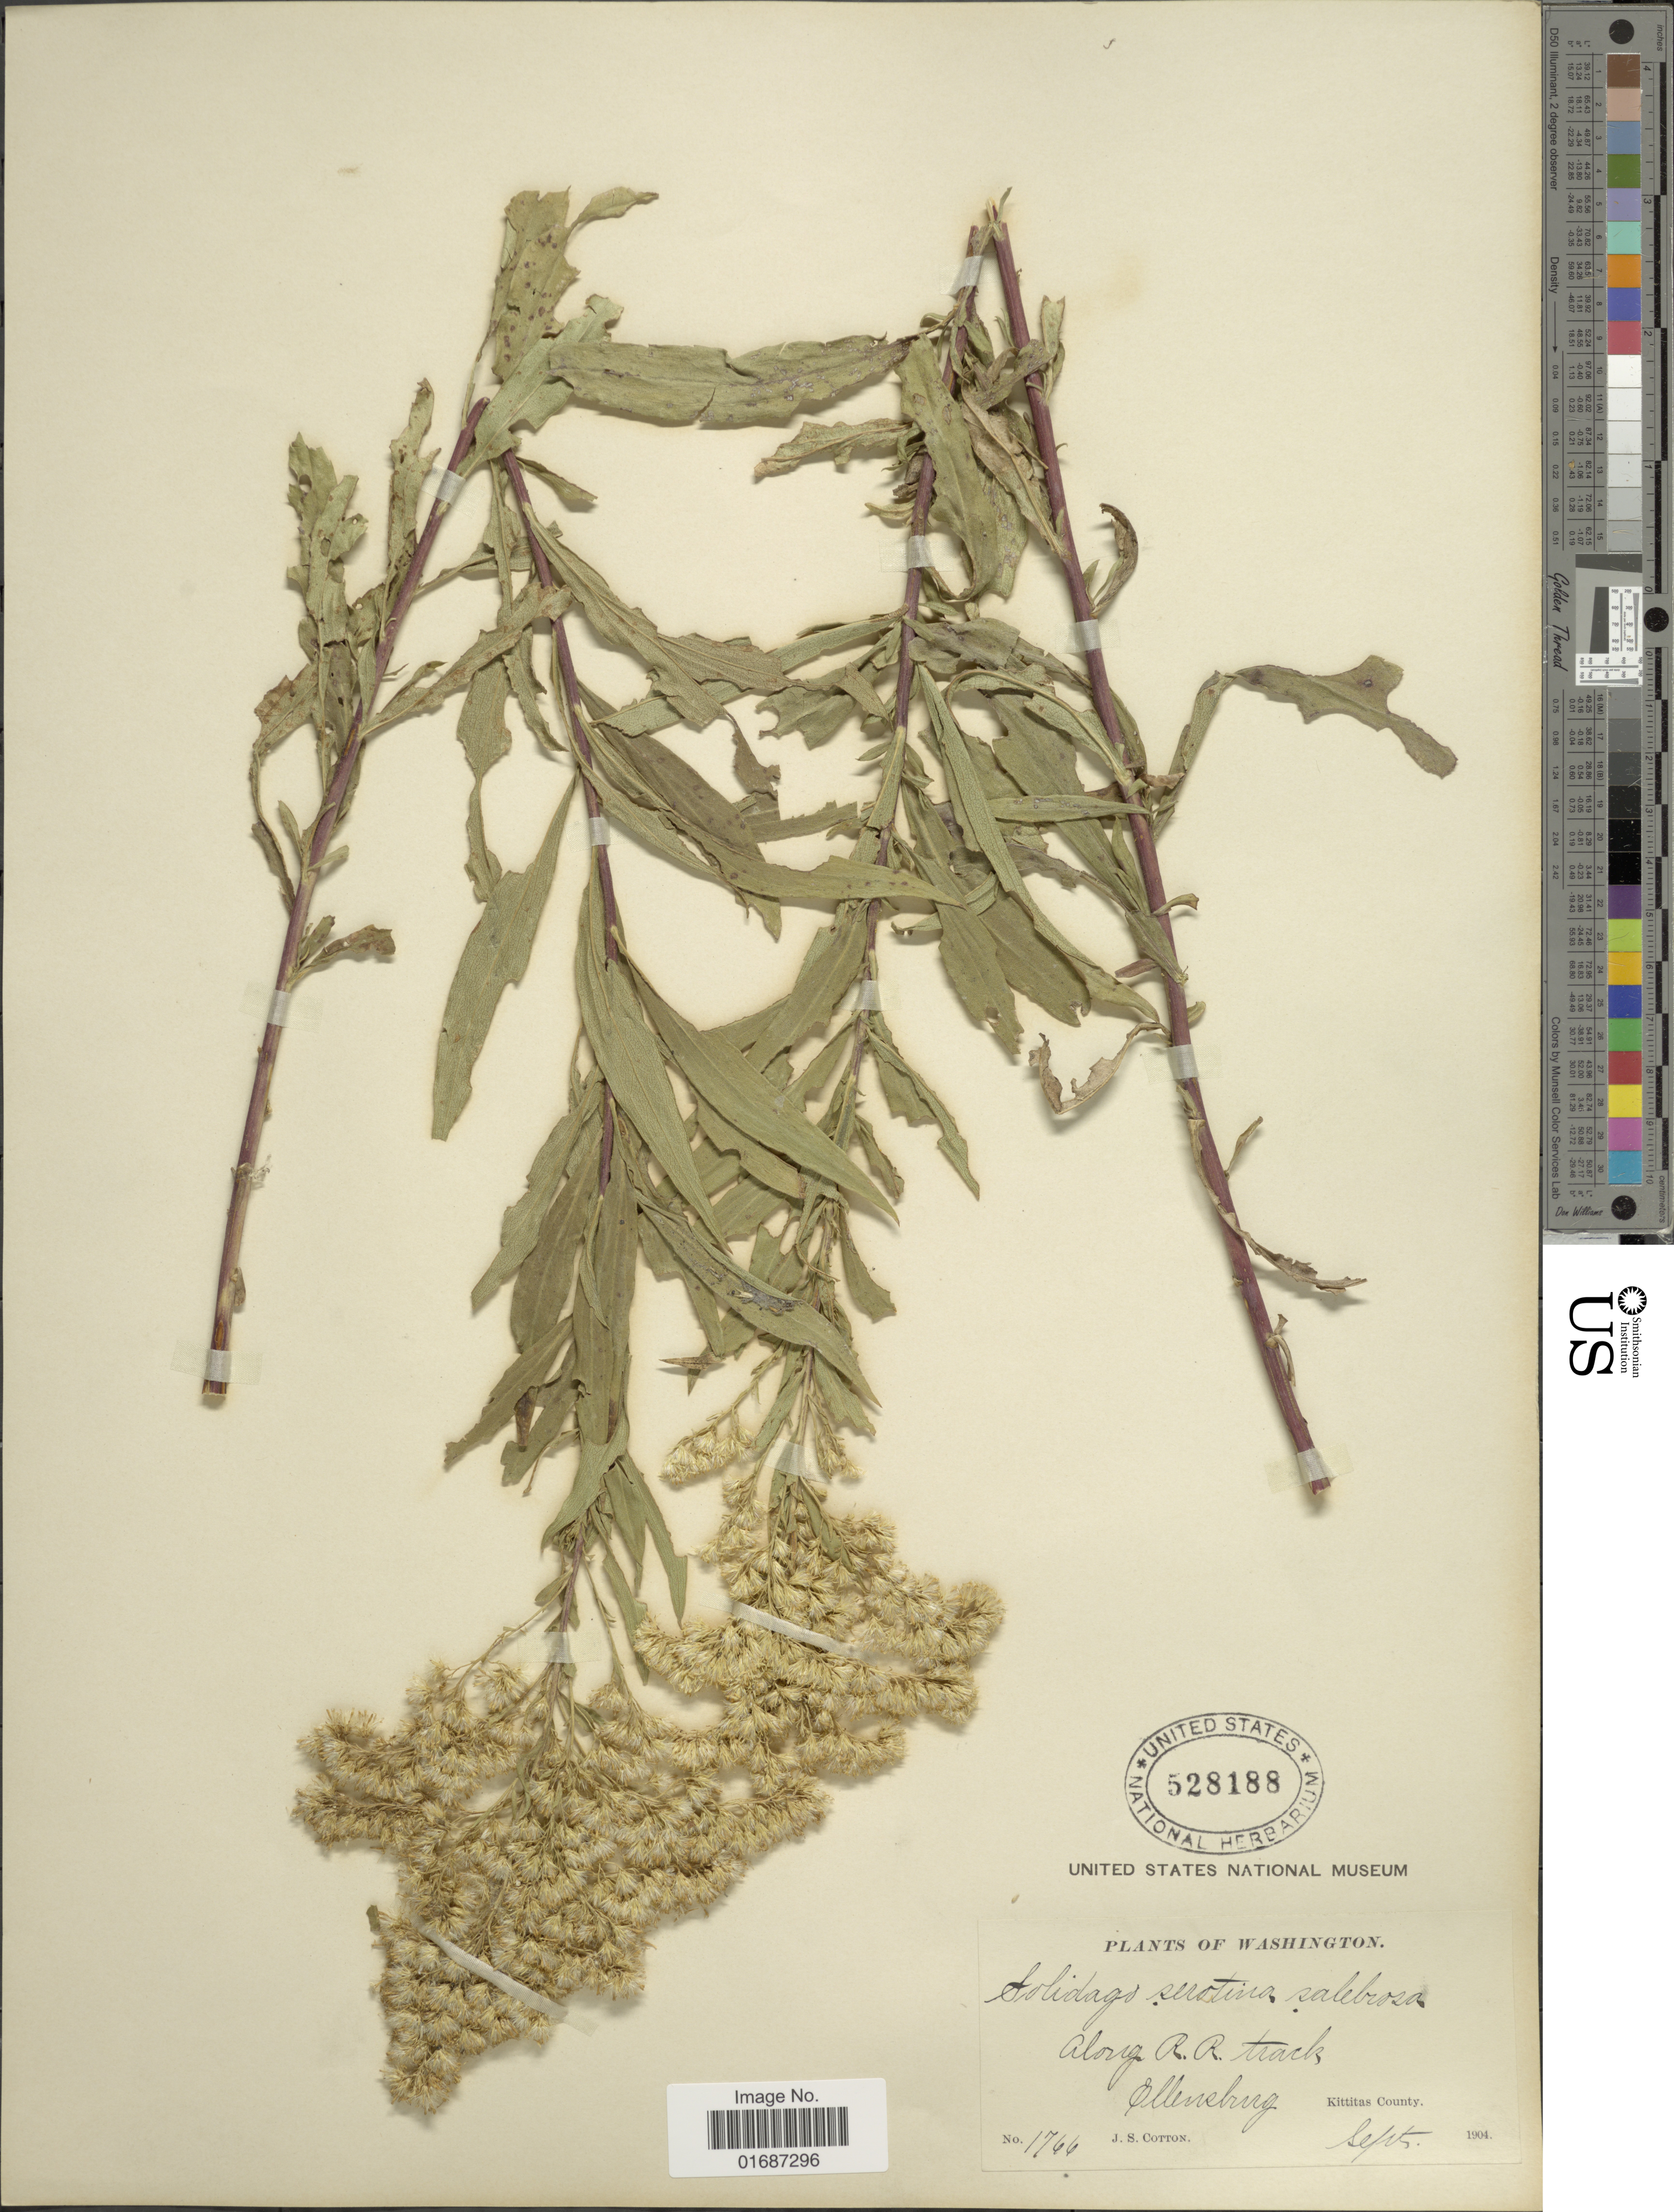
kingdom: Plantae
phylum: Tracheophyta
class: Magnoliopsida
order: Asterales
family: Asteraceae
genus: Solidago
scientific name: Solidago gigantea var. leiophylla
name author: Fernald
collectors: J. S. Cotton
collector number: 1766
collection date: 1904-09-05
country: United States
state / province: Washington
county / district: Kittitas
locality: Along R.R. track, Ollenebrug, Kittitas County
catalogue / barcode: US 528188